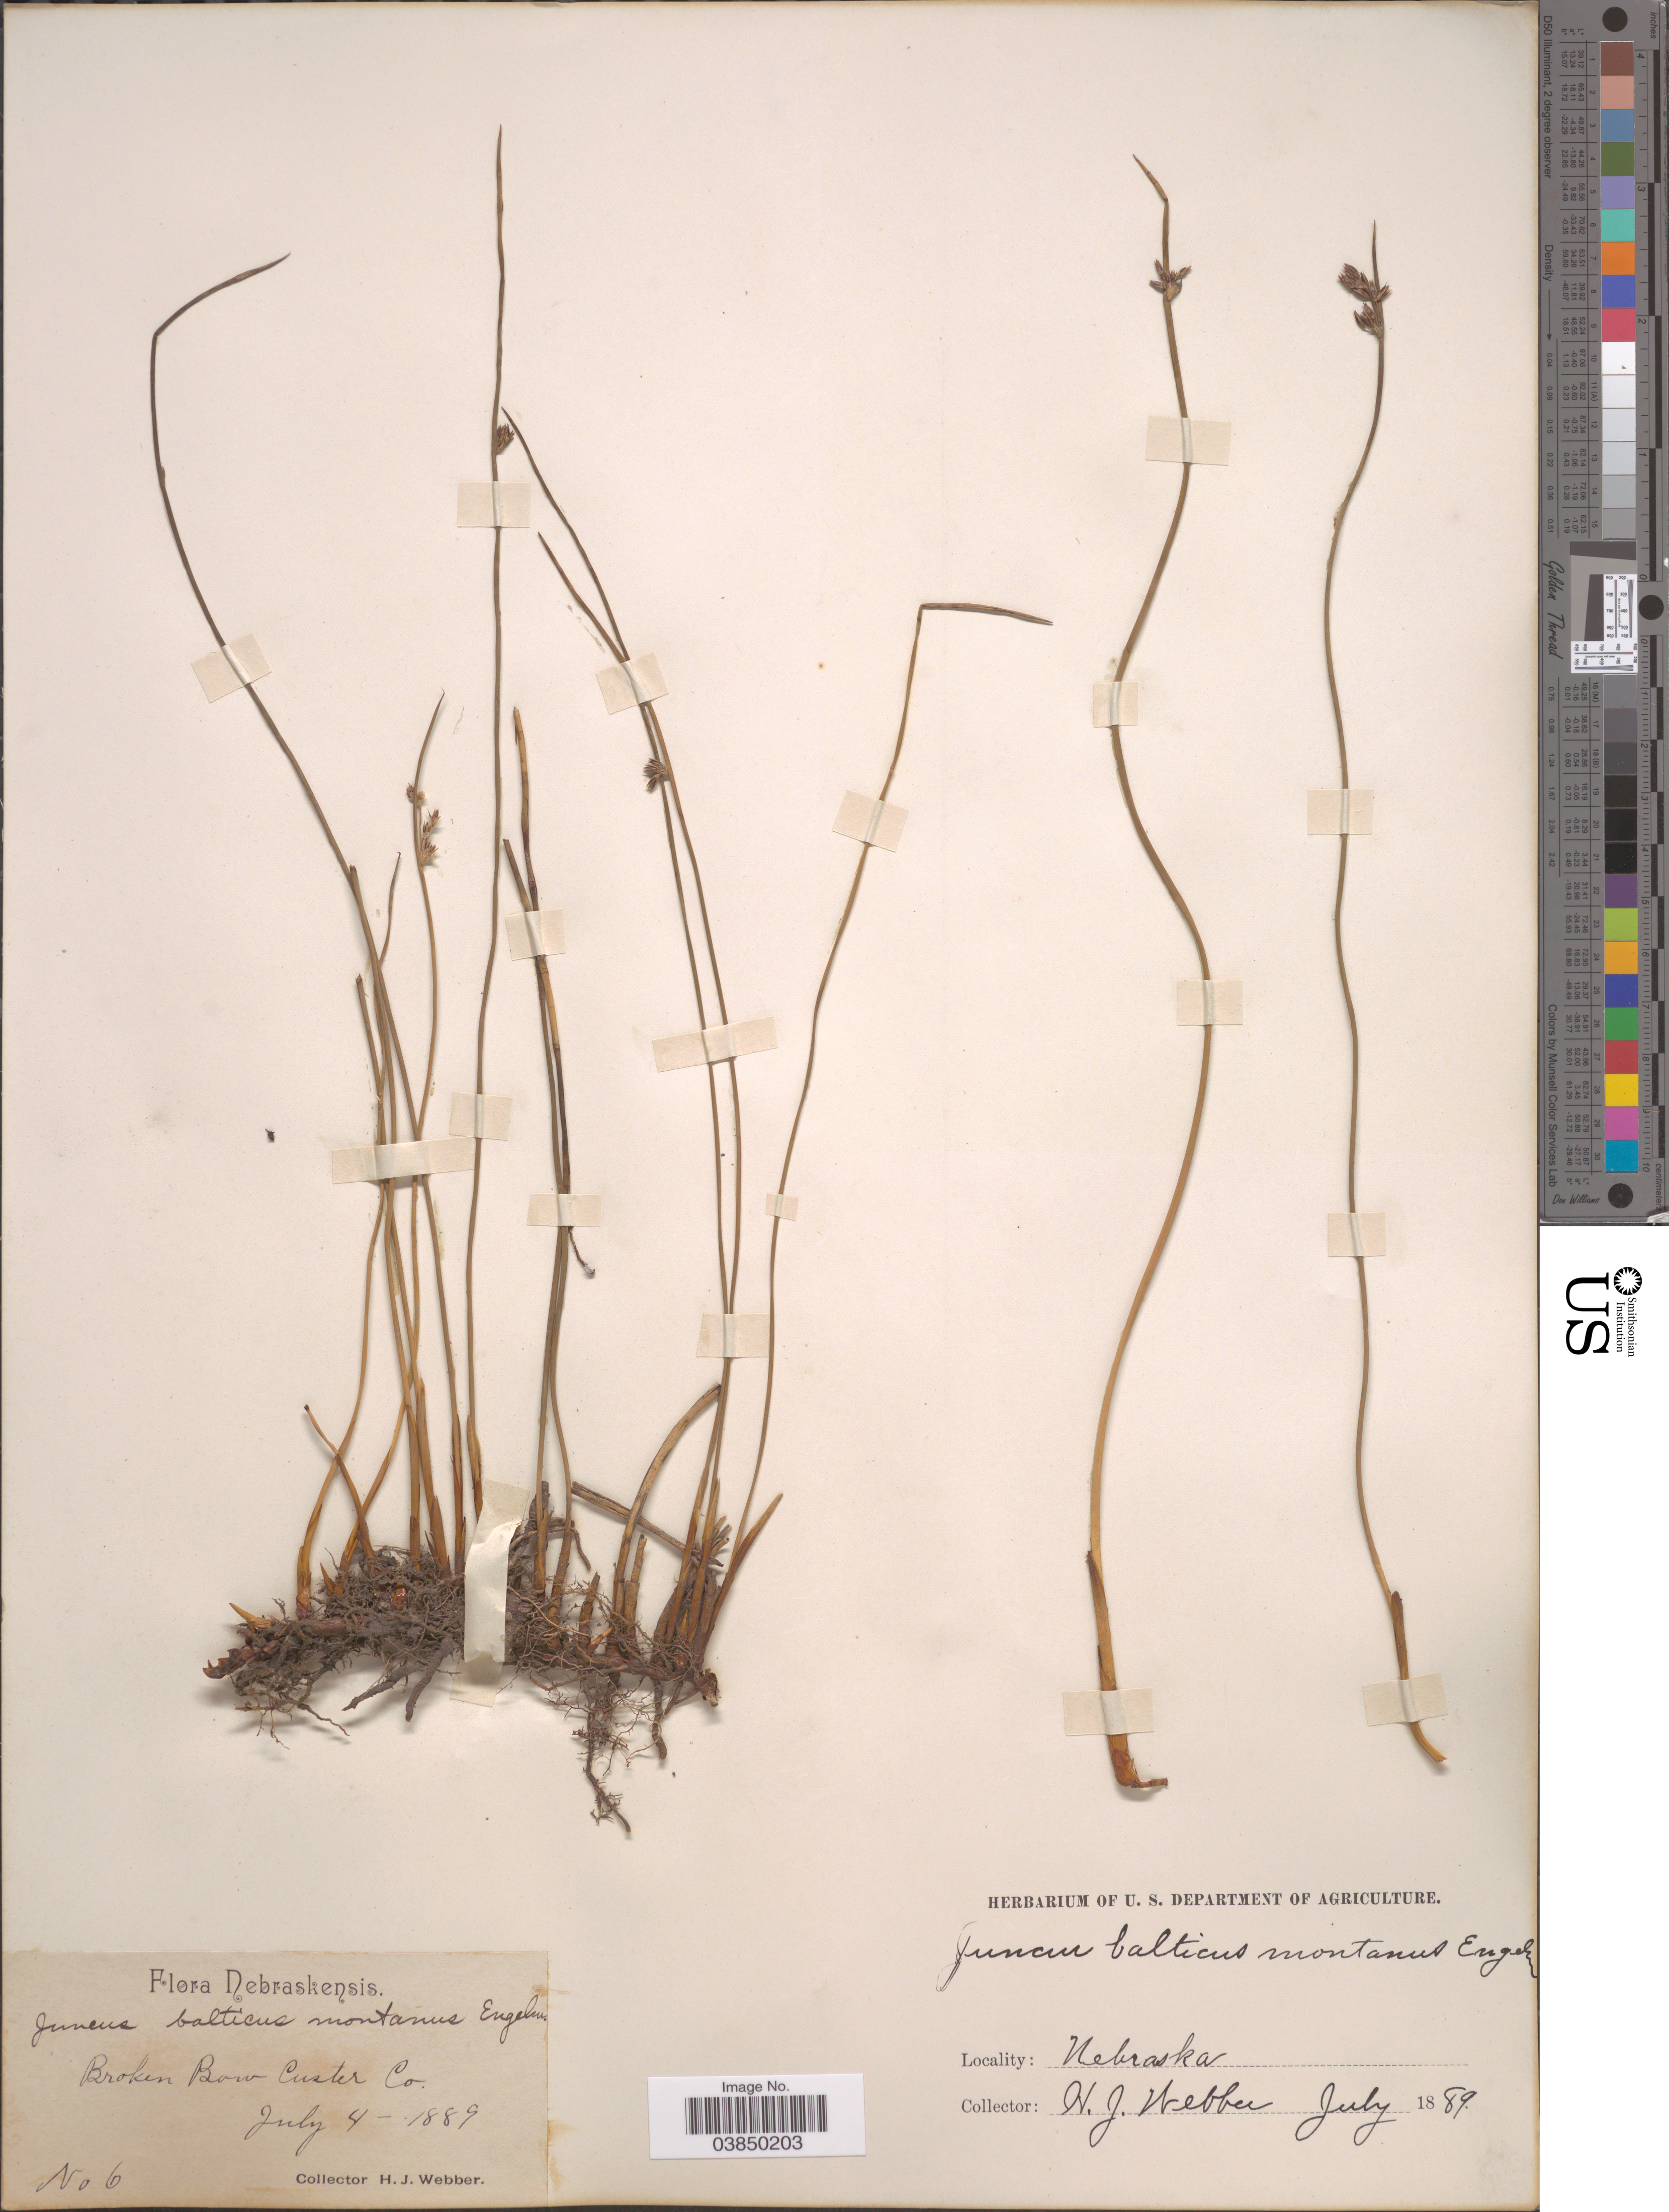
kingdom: Plantae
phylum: Tracheophyta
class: Liliopsida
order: Poales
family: Juncaceae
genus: Juncus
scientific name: Juncus balticus var. montanus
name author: Engelm.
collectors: H. Webber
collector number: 6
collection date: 1889-07-04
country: United States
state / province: Nebraska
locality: Broken Bow Custer Co.